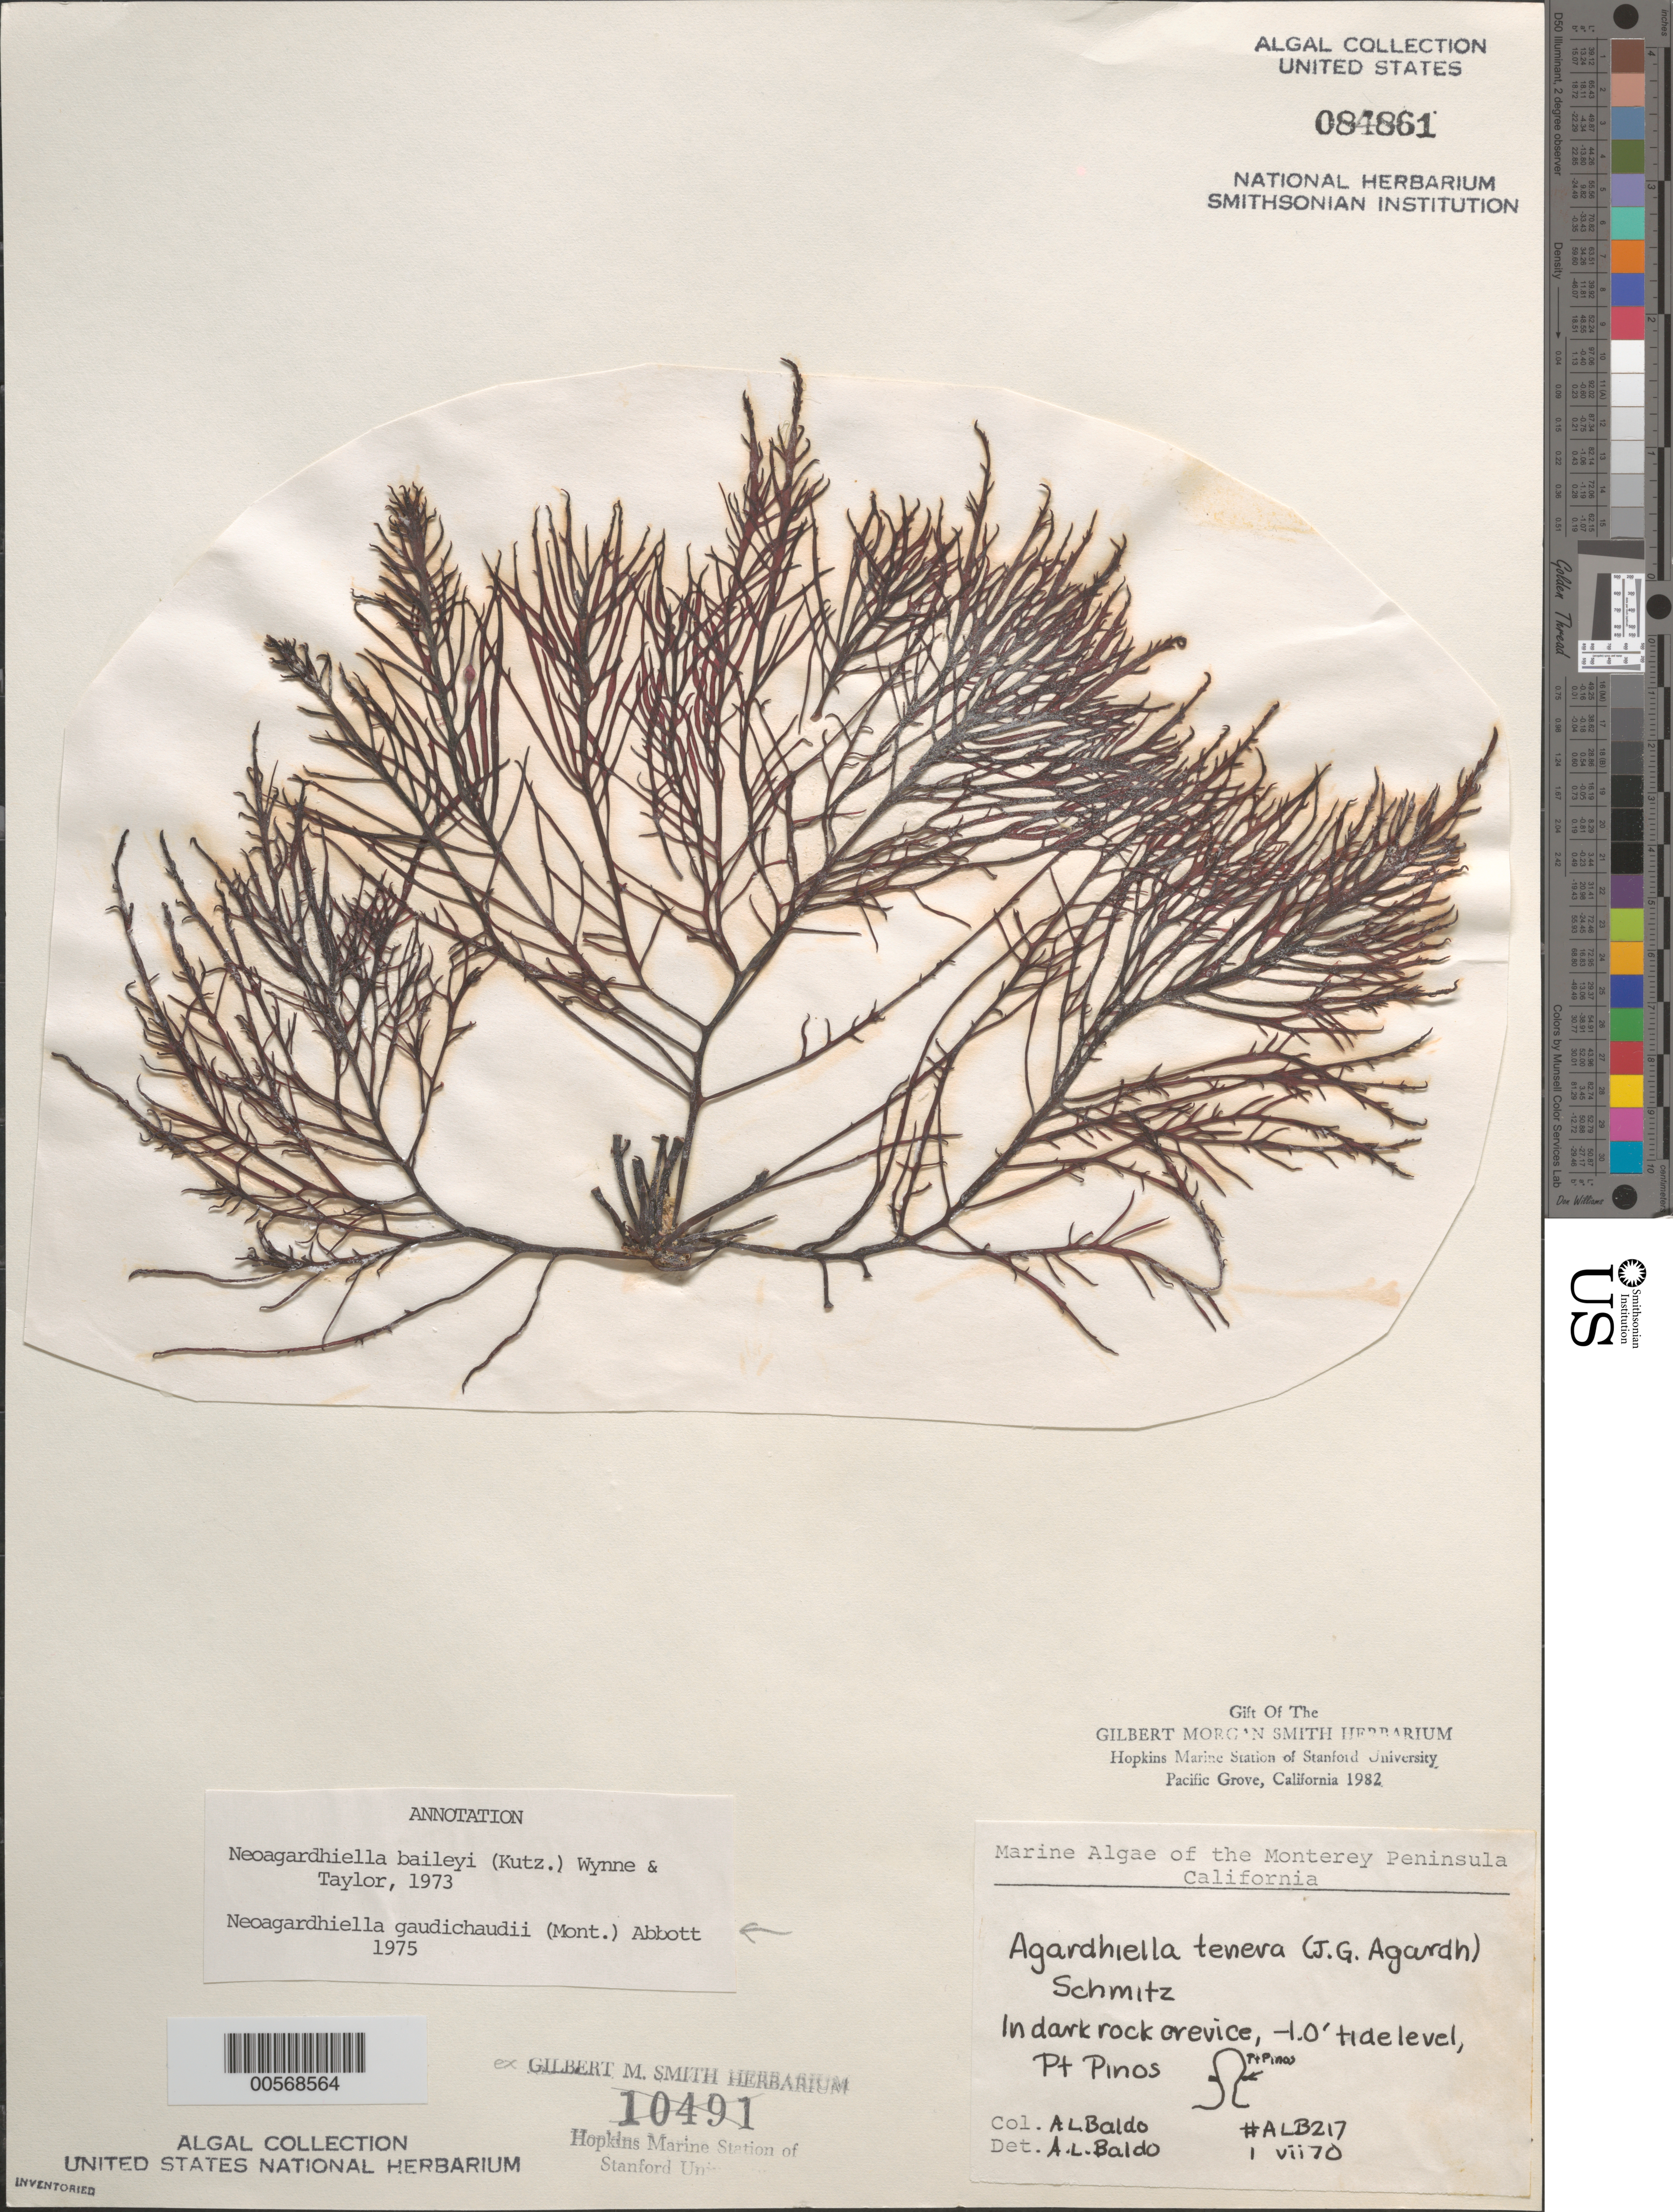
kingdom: Plantae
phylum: Rhodophyta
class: Florideophyceae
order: Gigartinales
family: Solieriaceae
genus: Sarcodiotheca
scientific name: Sarcodiotheca gaudichaudii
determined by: Algae name updating Project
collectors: A. Baldo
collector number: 217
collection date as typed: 01 Jul 1970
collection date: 1970-07-01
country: United States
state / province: California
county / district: Monterey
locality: Point Pinos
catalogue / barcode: US 84861